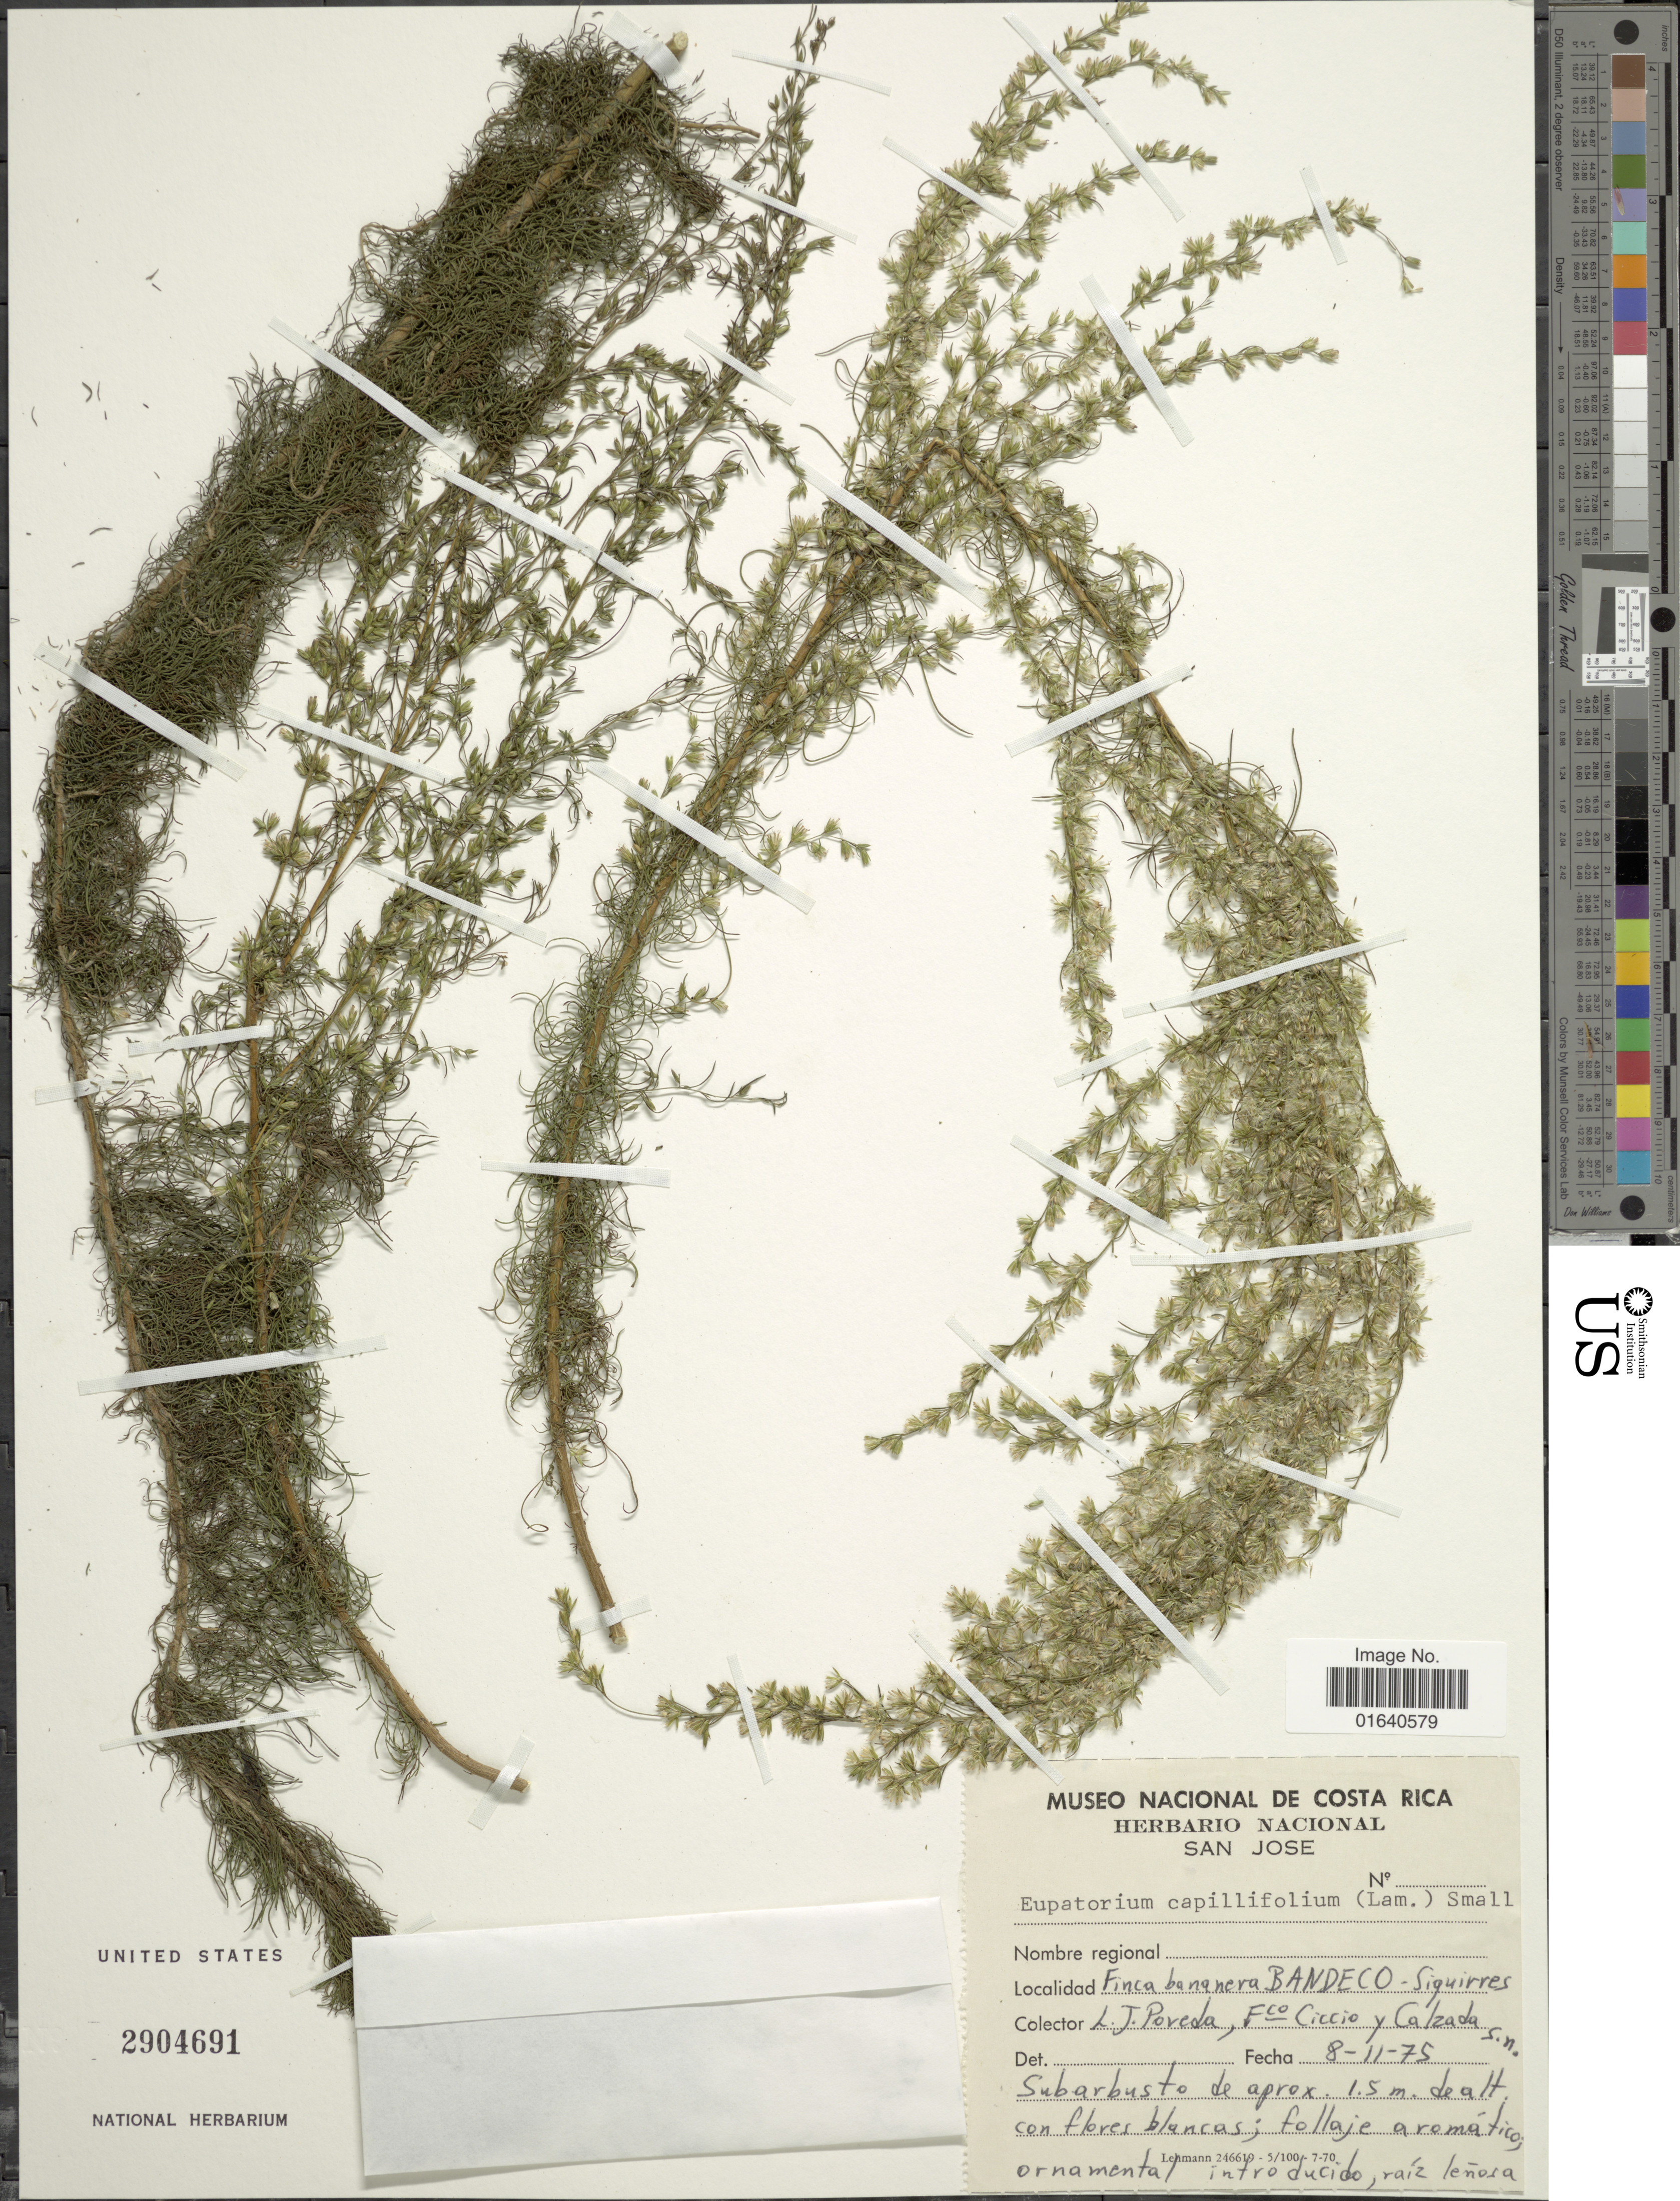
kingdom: Plantae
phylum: Tracheophyta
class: Magnoliopsida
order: Asterales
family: Asteraceae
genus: Eupatorium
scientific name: Eupatorium capillifolium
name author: (Lam.) Small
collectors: L. J. Poveda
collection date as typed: Transcribed d/m/y: 8/11/75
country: Costa Rica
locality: Finca bananera BANDECO - Siquirres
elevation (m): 1.5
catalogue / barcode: US 2904691